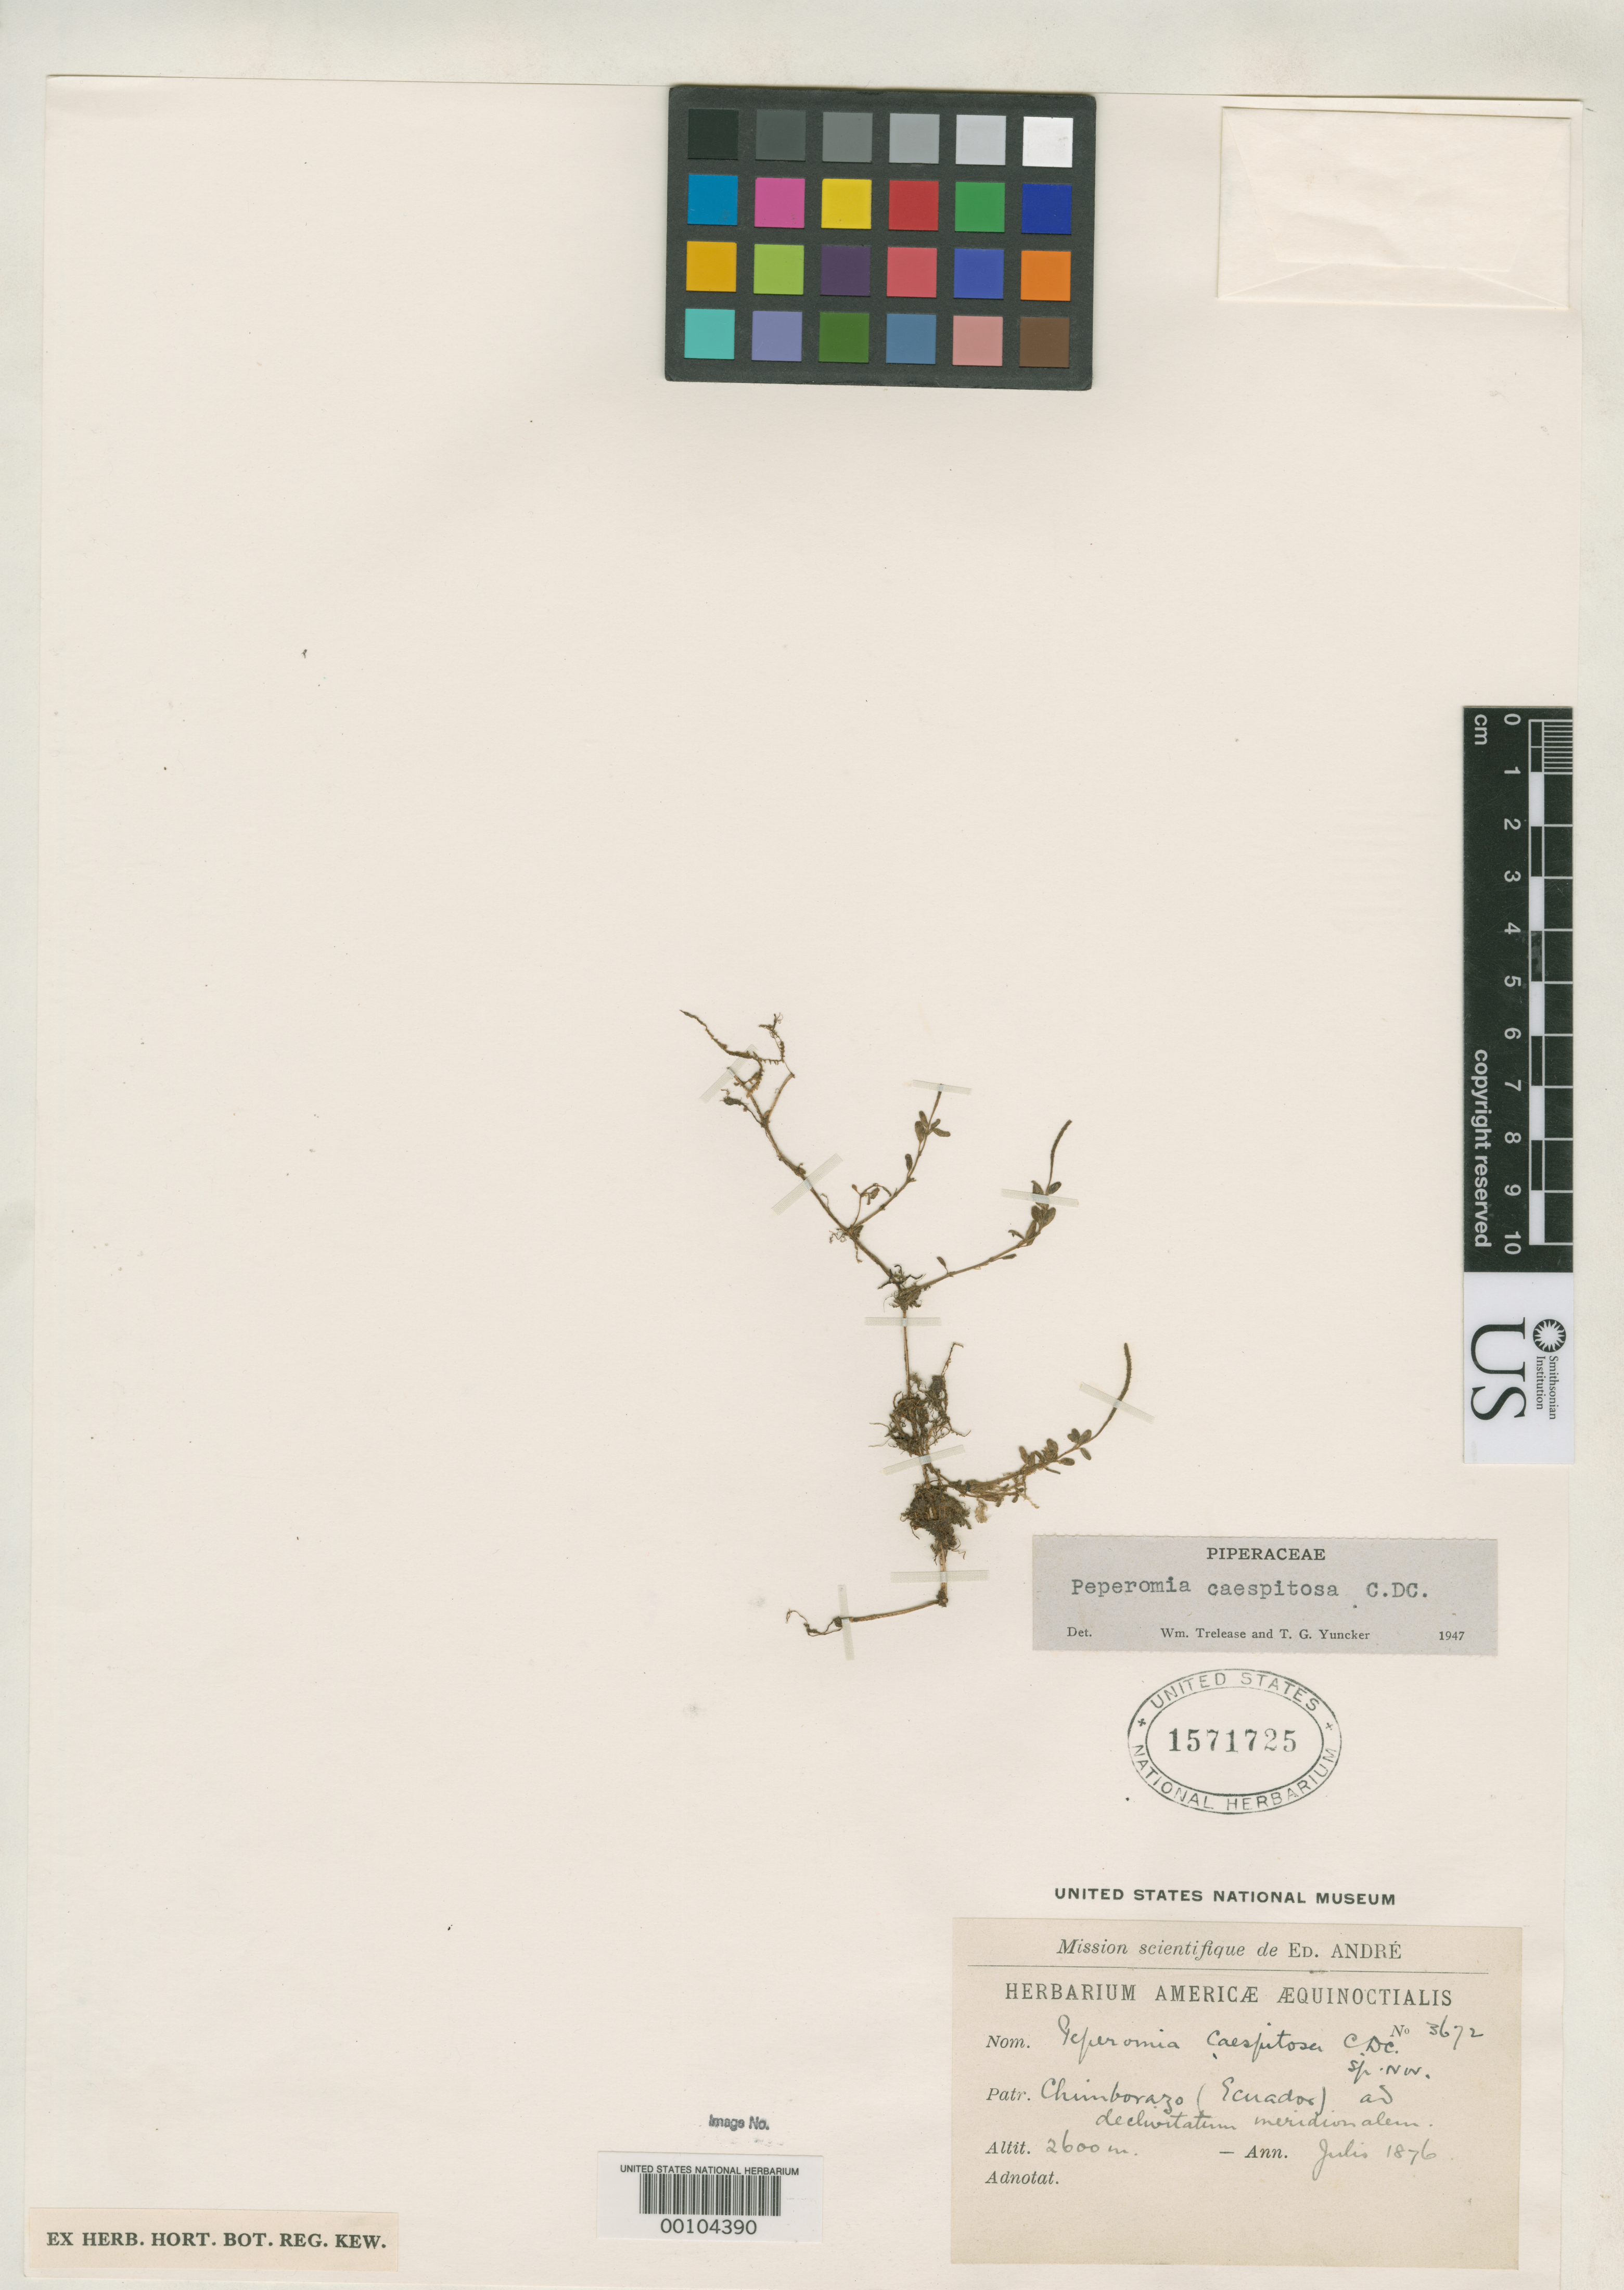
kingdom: Plantae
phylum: Tracheophyta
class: Magnoliopsida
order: Piperales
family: Piperaceae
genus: Peperomia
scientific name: Peperomia caespitosa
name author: C. DC.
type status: Type Collection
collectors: É. F. André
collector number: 3672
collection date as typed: Jul 1876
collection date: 1876-07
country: Ecuador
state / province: Chimborazo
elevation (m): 2600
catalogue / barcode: US 1571725